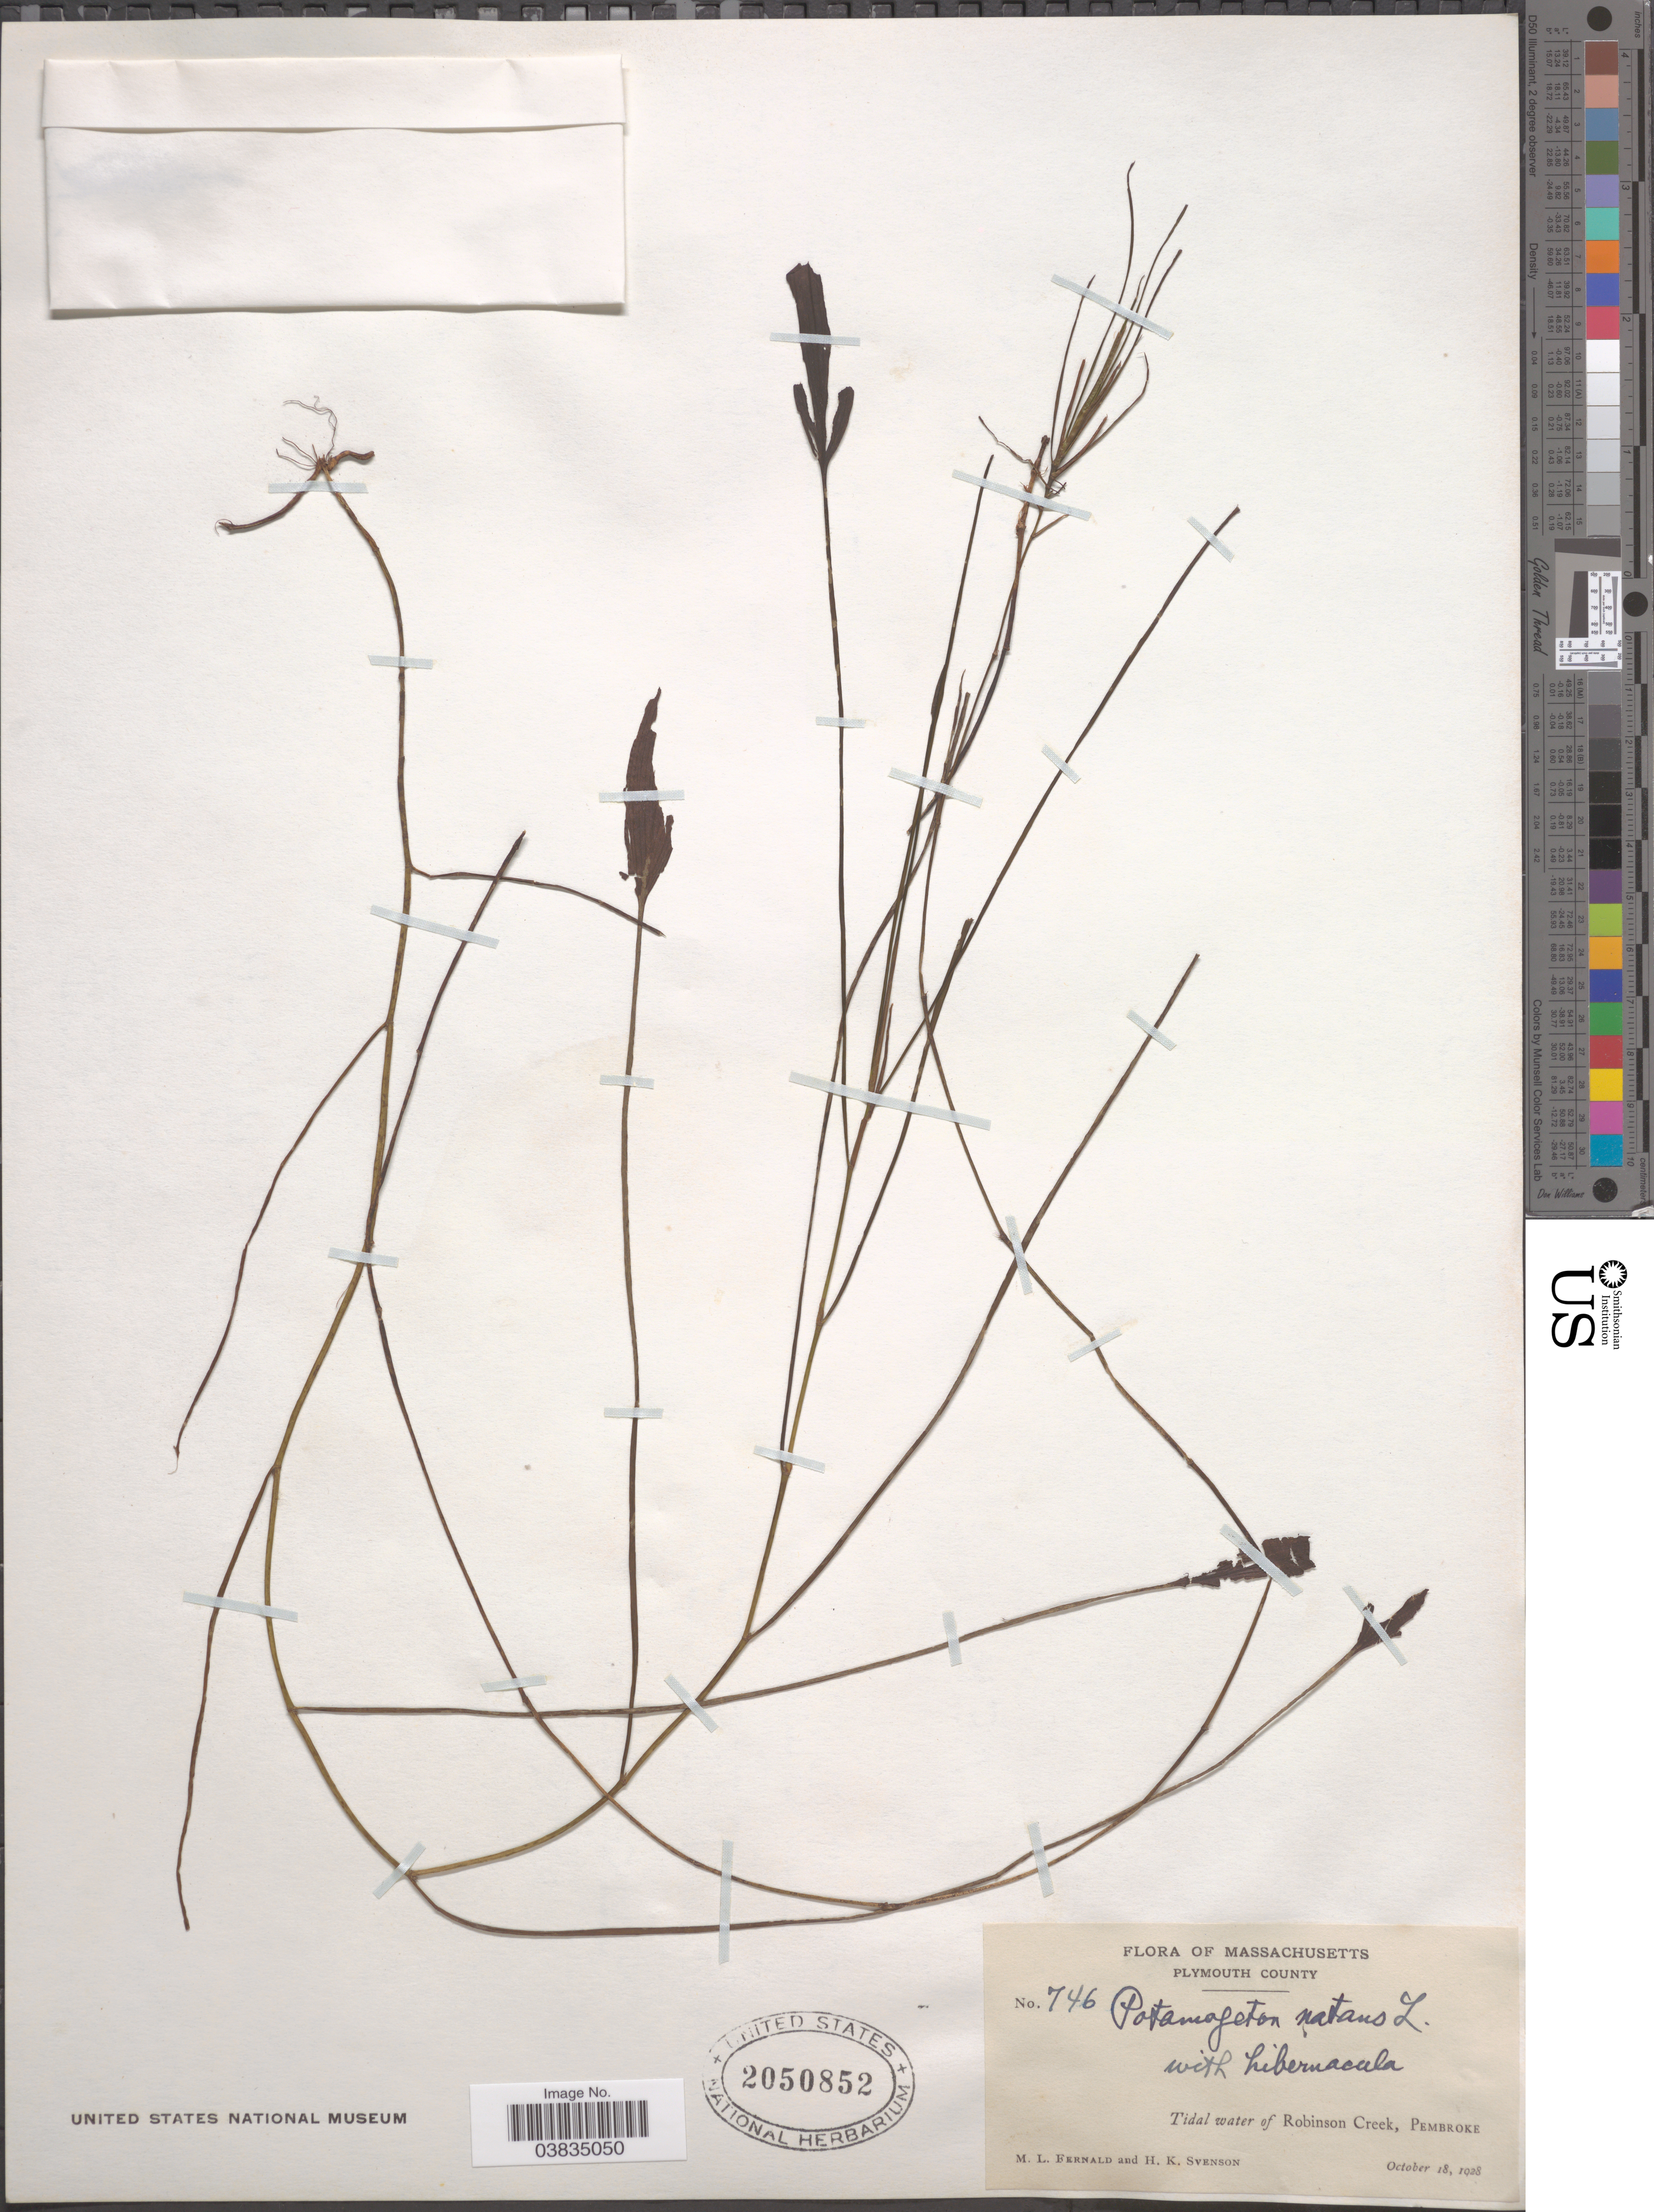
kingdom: Plantae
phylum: Tracheophyta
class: Liliopsida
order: Alismatales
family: Potamogetonaceae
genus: Potamogeton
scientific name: Potamogeton natans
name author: L.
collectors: M. L. Fernald & H. K. Svenson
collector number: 746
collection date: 1928-10-18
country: United States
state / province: Massachusetts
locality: Plymouth County. Tidal water of Robinson Creek, Pembroke.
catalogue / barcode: US 2050852